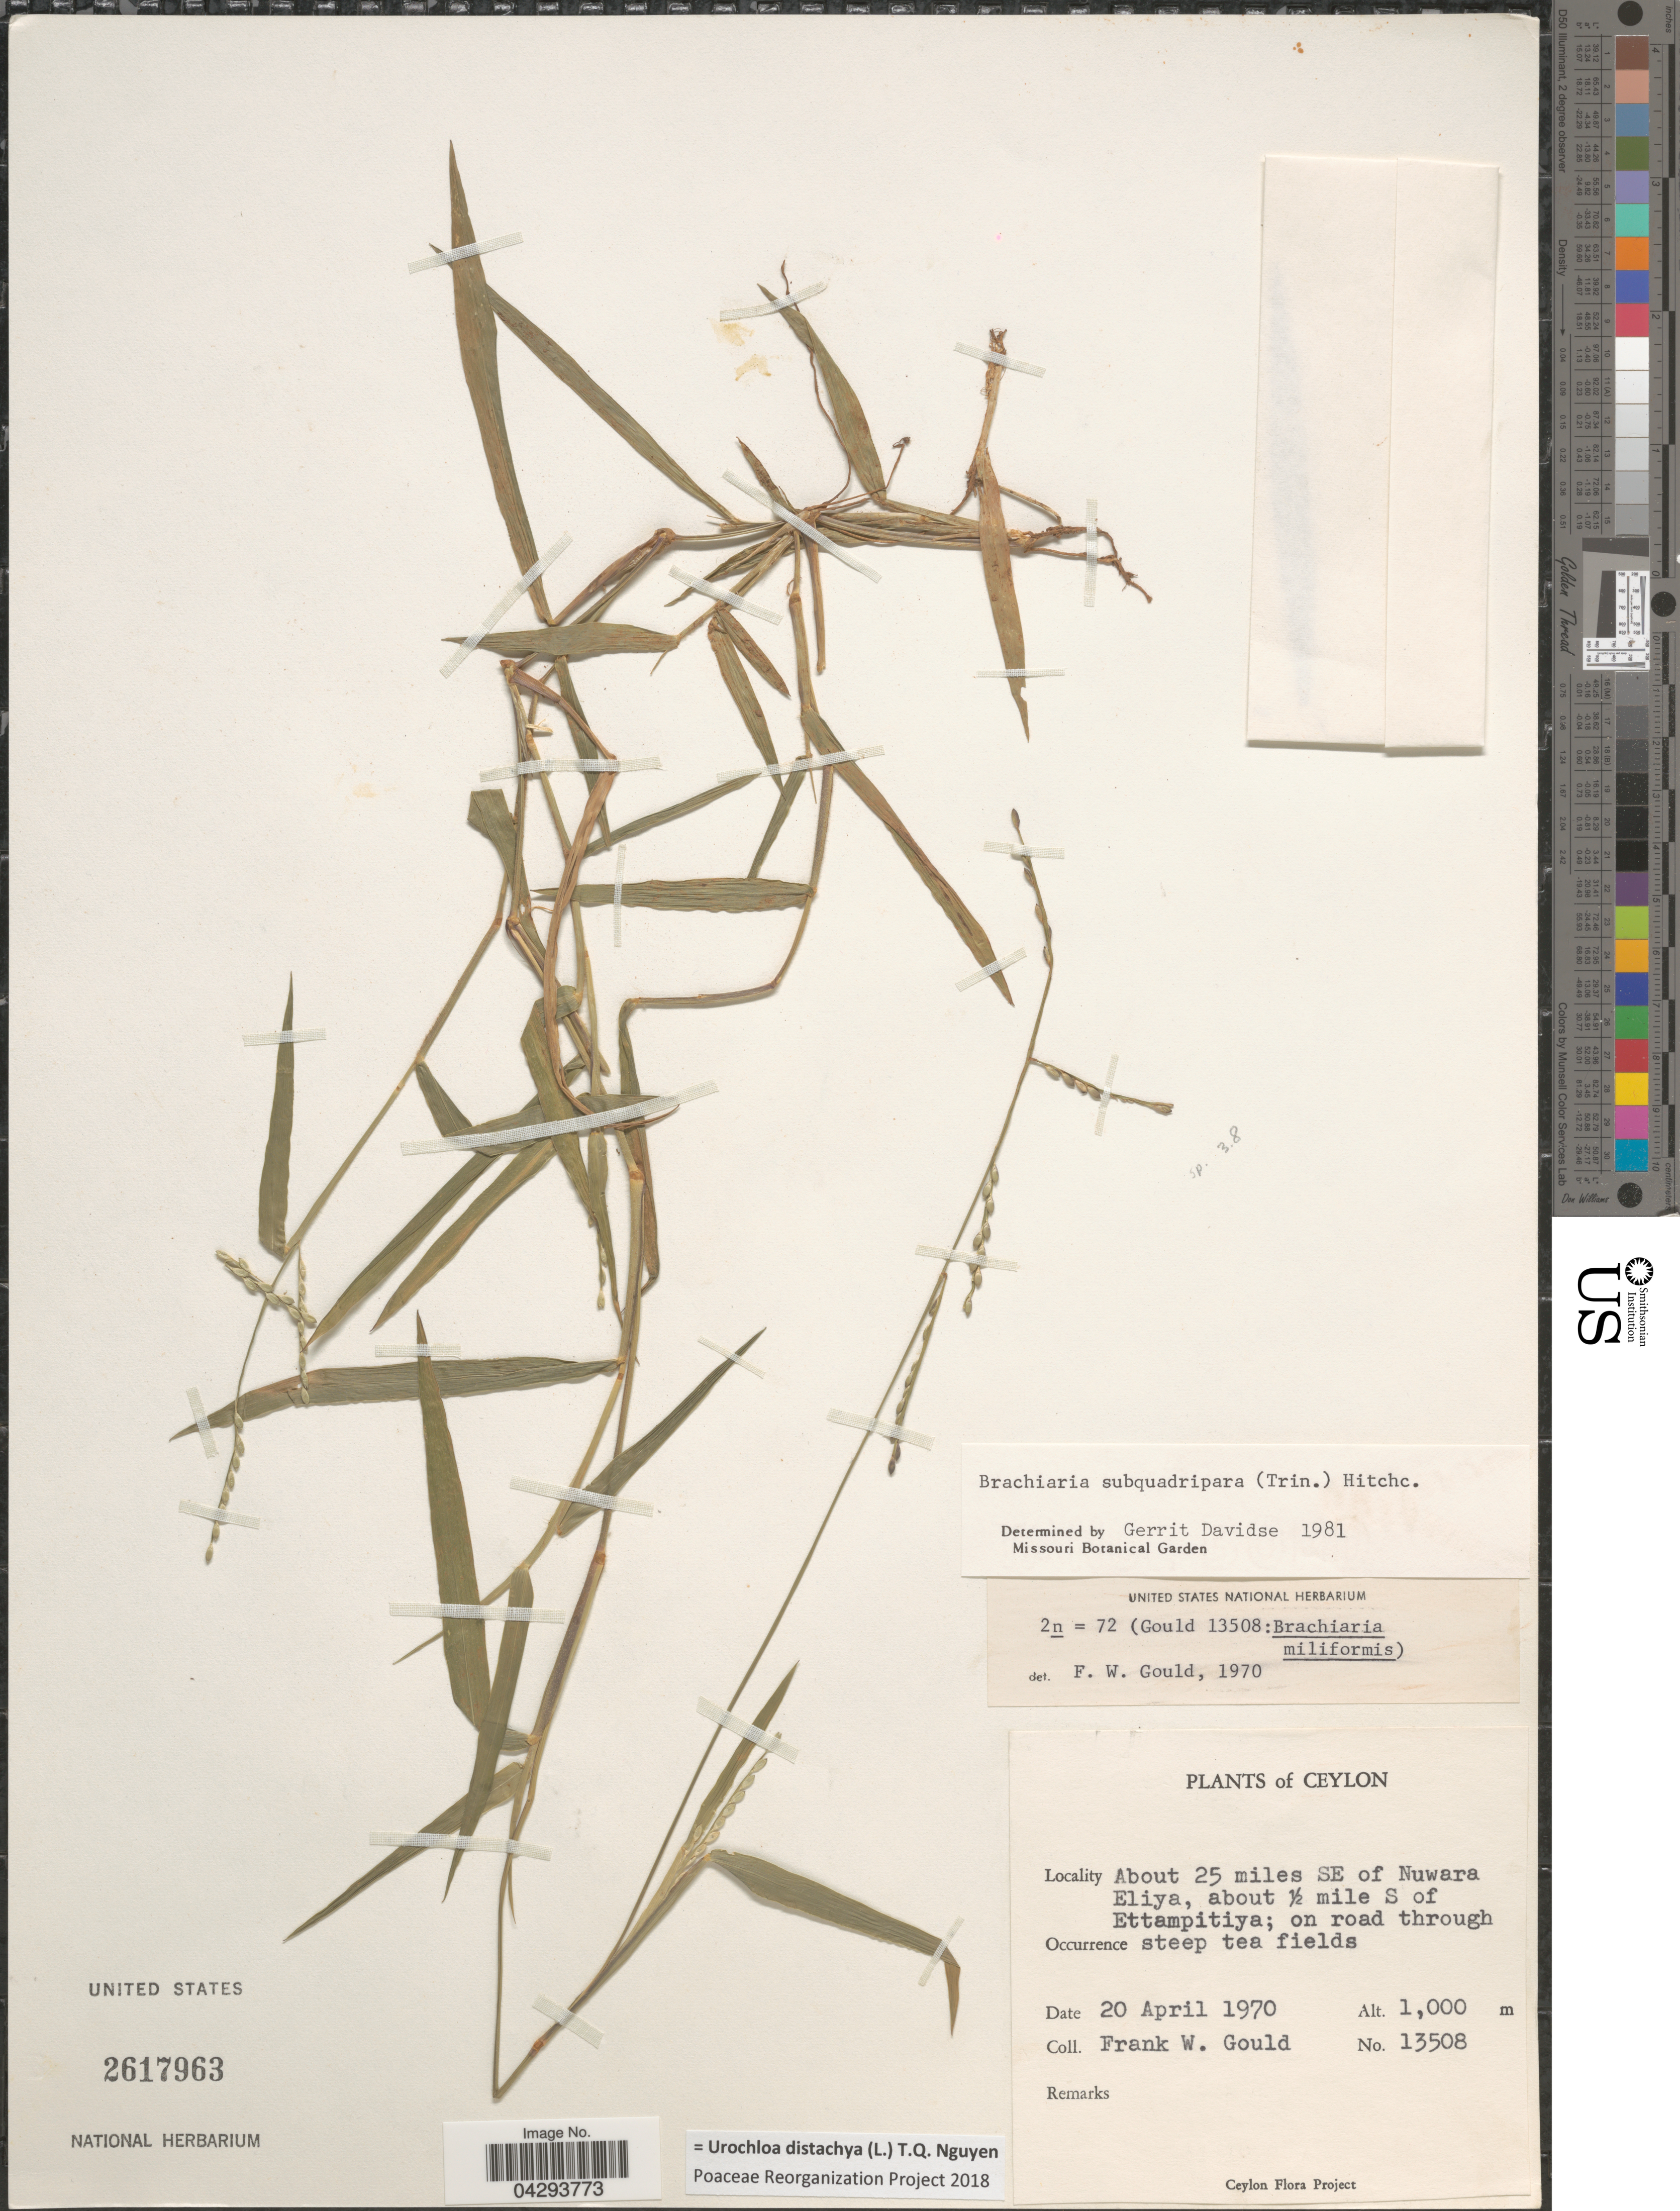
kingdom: Plantae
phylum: Tracheophyta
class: Liliopsida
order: Poales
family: Poaceae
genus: Urochloa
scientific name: Urochloa distachya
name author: (L.) T.Q. Nguyen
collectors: F. W. Gould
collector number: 13508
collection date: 1970-04-20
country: Sri Lanka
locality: Ceylon. About 25 miles SE of Nuwara Eliya, about ½ mile S of Ettampitiya.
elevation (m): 1000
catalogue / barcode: US 2617963